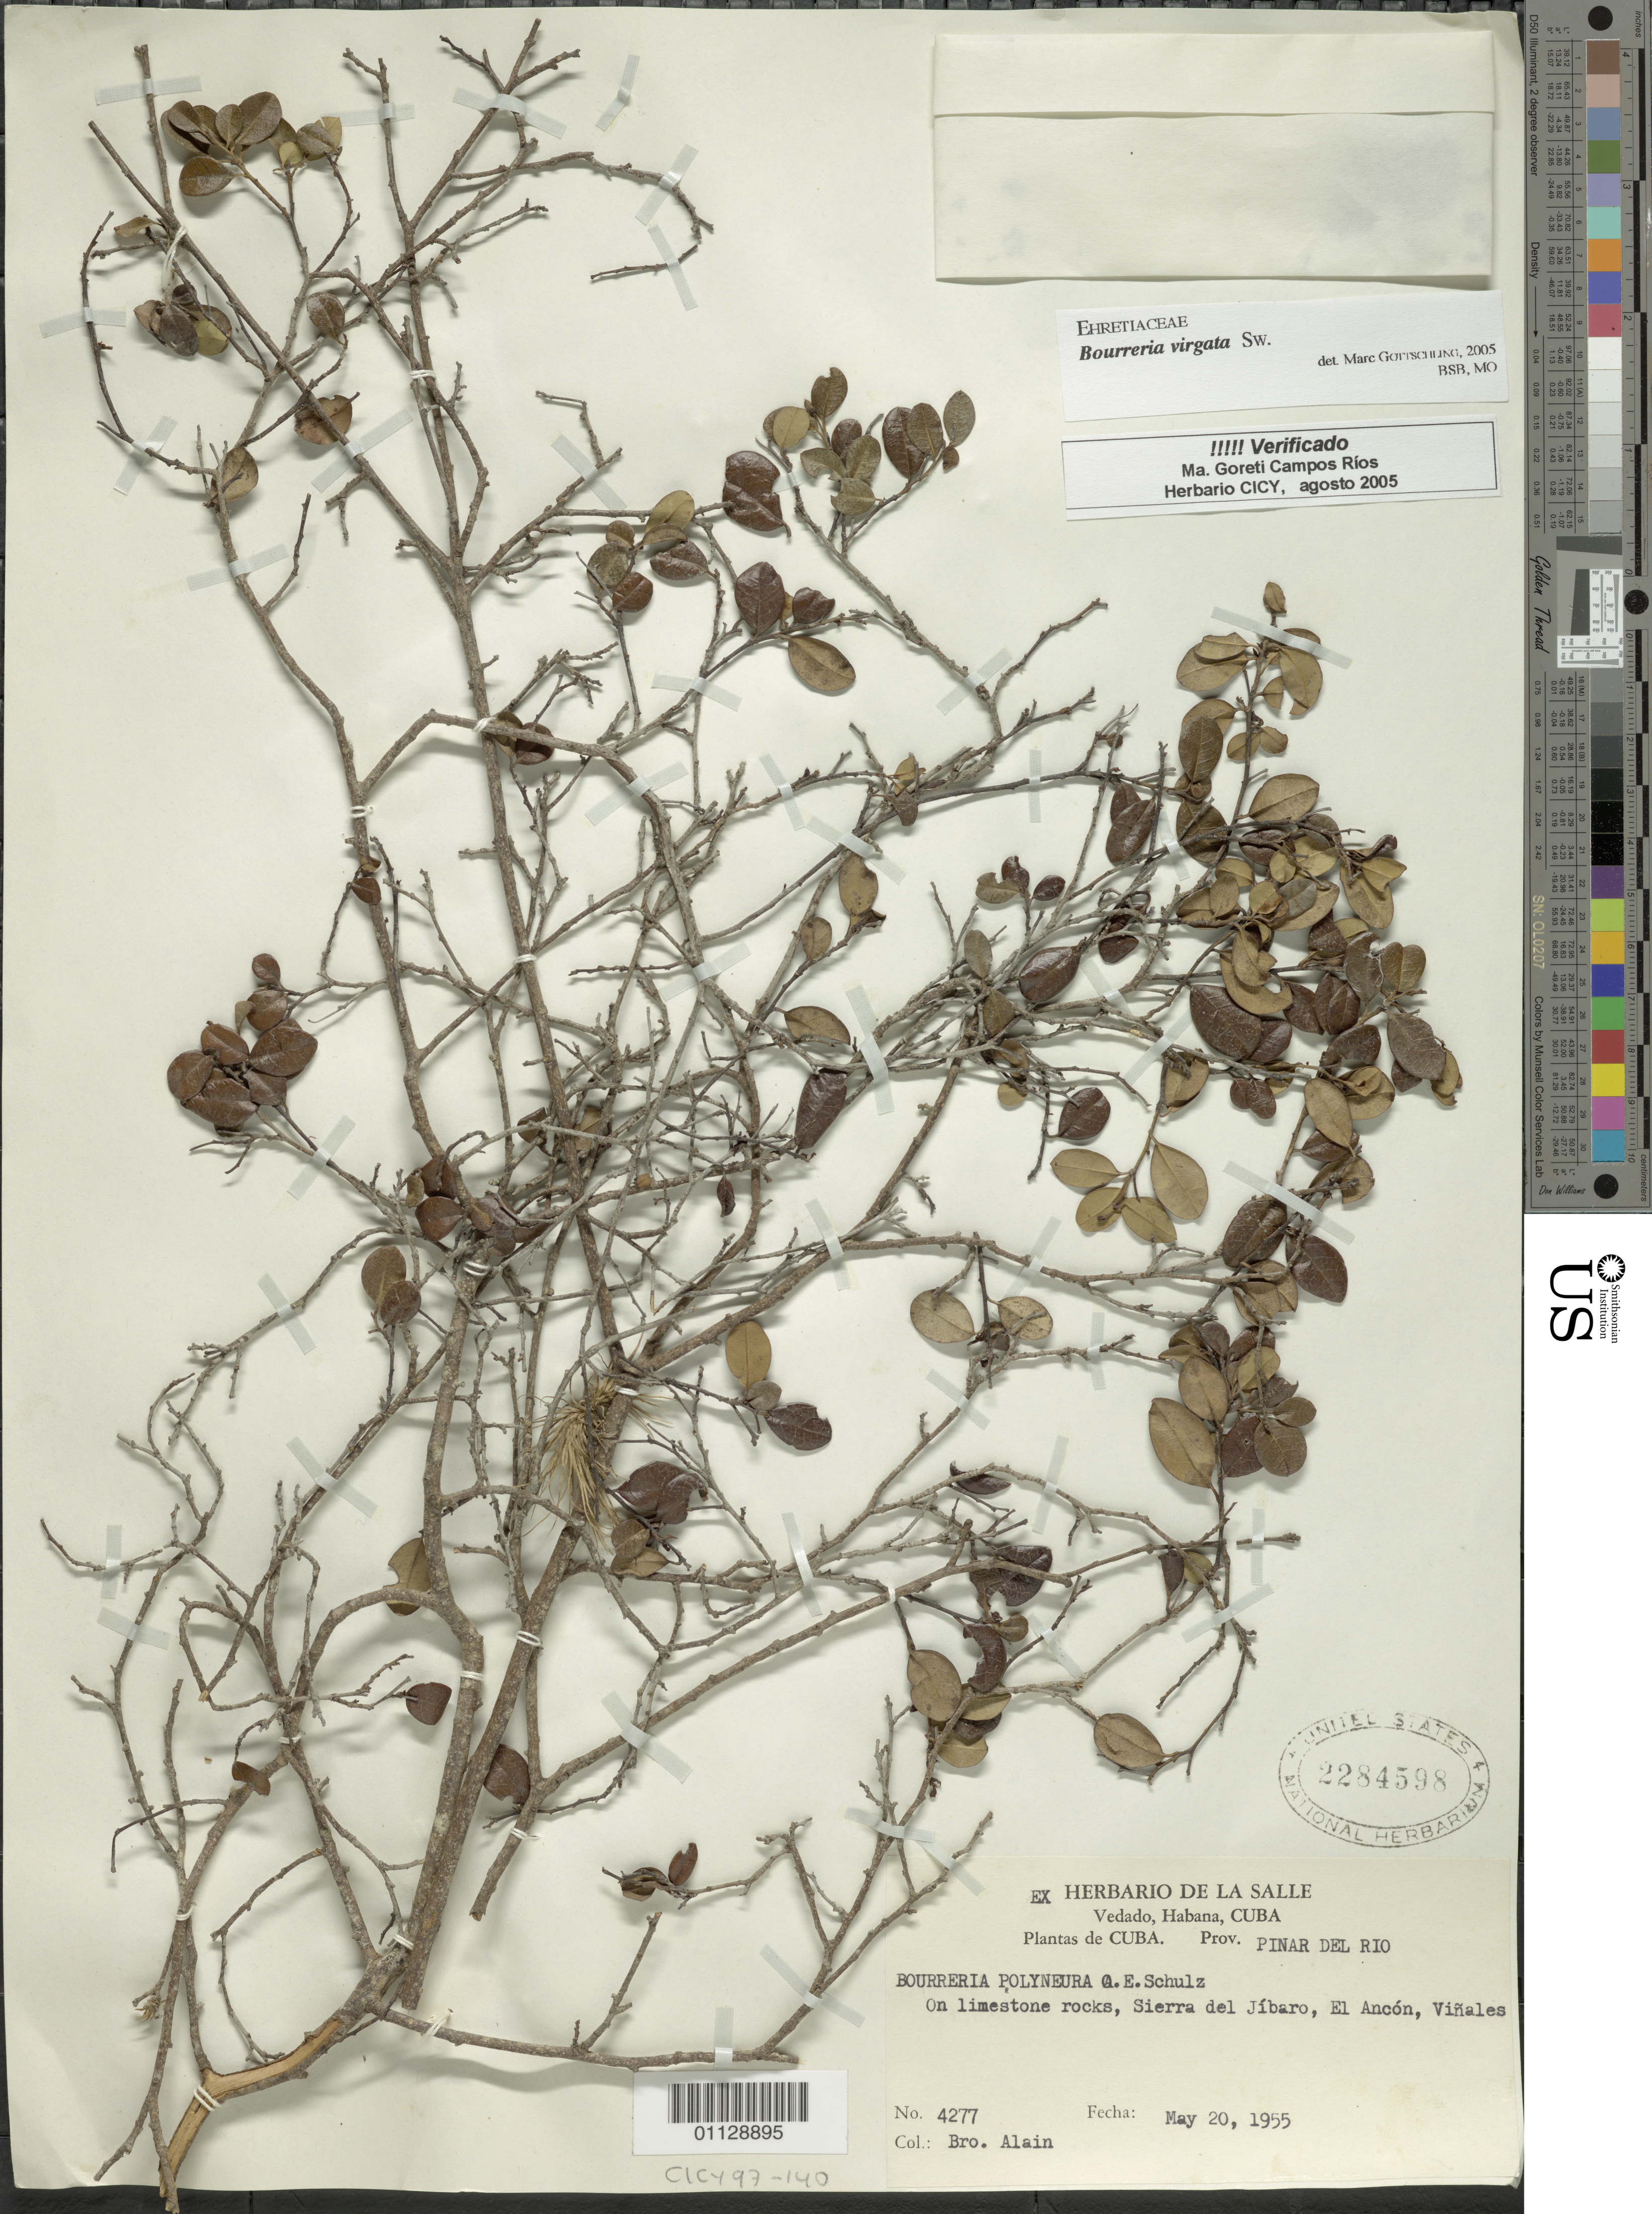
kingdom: Plantae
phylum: Tracheophyta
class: Magnoliopsida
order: Boraginales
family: Ehretiaceae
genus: Bourreria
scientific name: Bourreria virgata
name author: (Sw.) G. Don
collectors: A. H. Liogier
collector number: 4277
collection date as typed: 20 May 1955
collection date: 1955-05-20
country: Cuba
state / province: La Habana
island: Cuba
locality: On limetsone rocks, Sierra del Jibaro, El Ancon, Vinales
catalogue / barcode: US 2284598